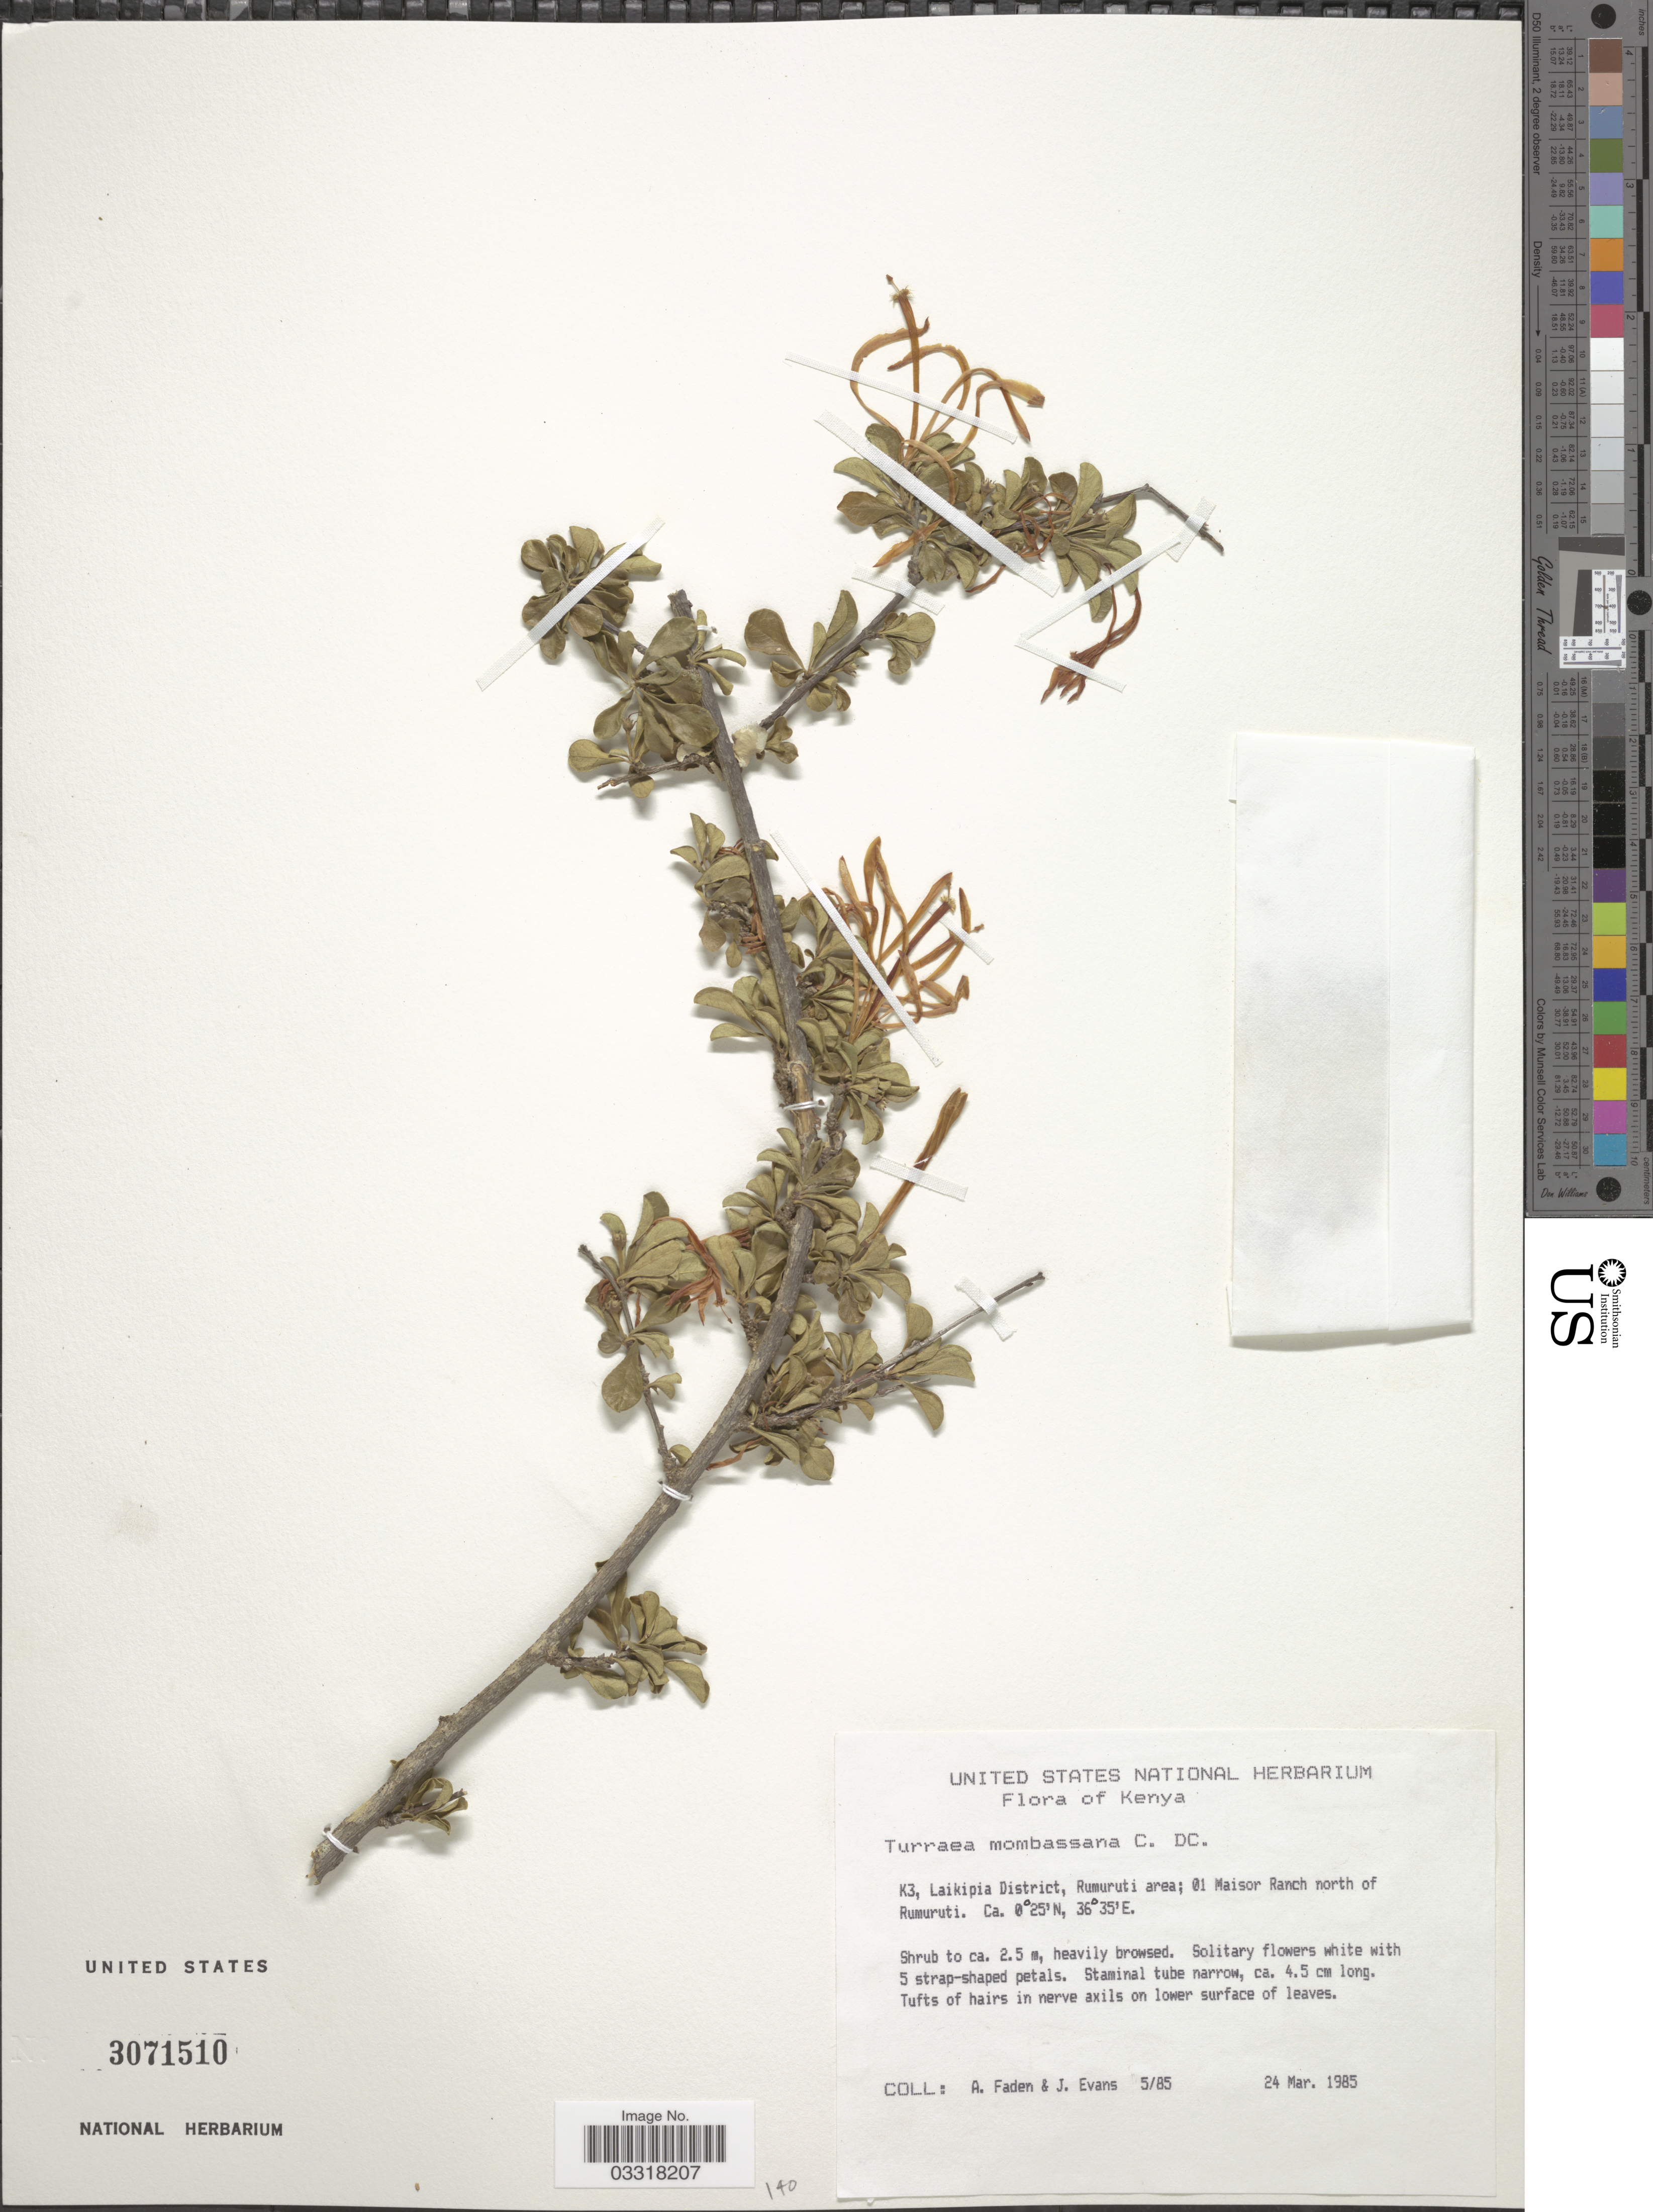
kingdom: Plantae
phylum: Tracheophyta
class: Magnoliopsida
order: Sapindales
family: Meliaceae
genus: Turraea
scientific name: Turraea mombassana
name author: Hiern ex C. DC.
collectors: A. J. Faden & J. Evans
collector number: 5/85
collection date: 1985-03-24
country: Kenya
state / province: Laikipia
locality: K3, Laikipia District, Rumuruti area; 01 Maisor Ranch north of Rumuruti.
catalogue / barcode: US 3071510